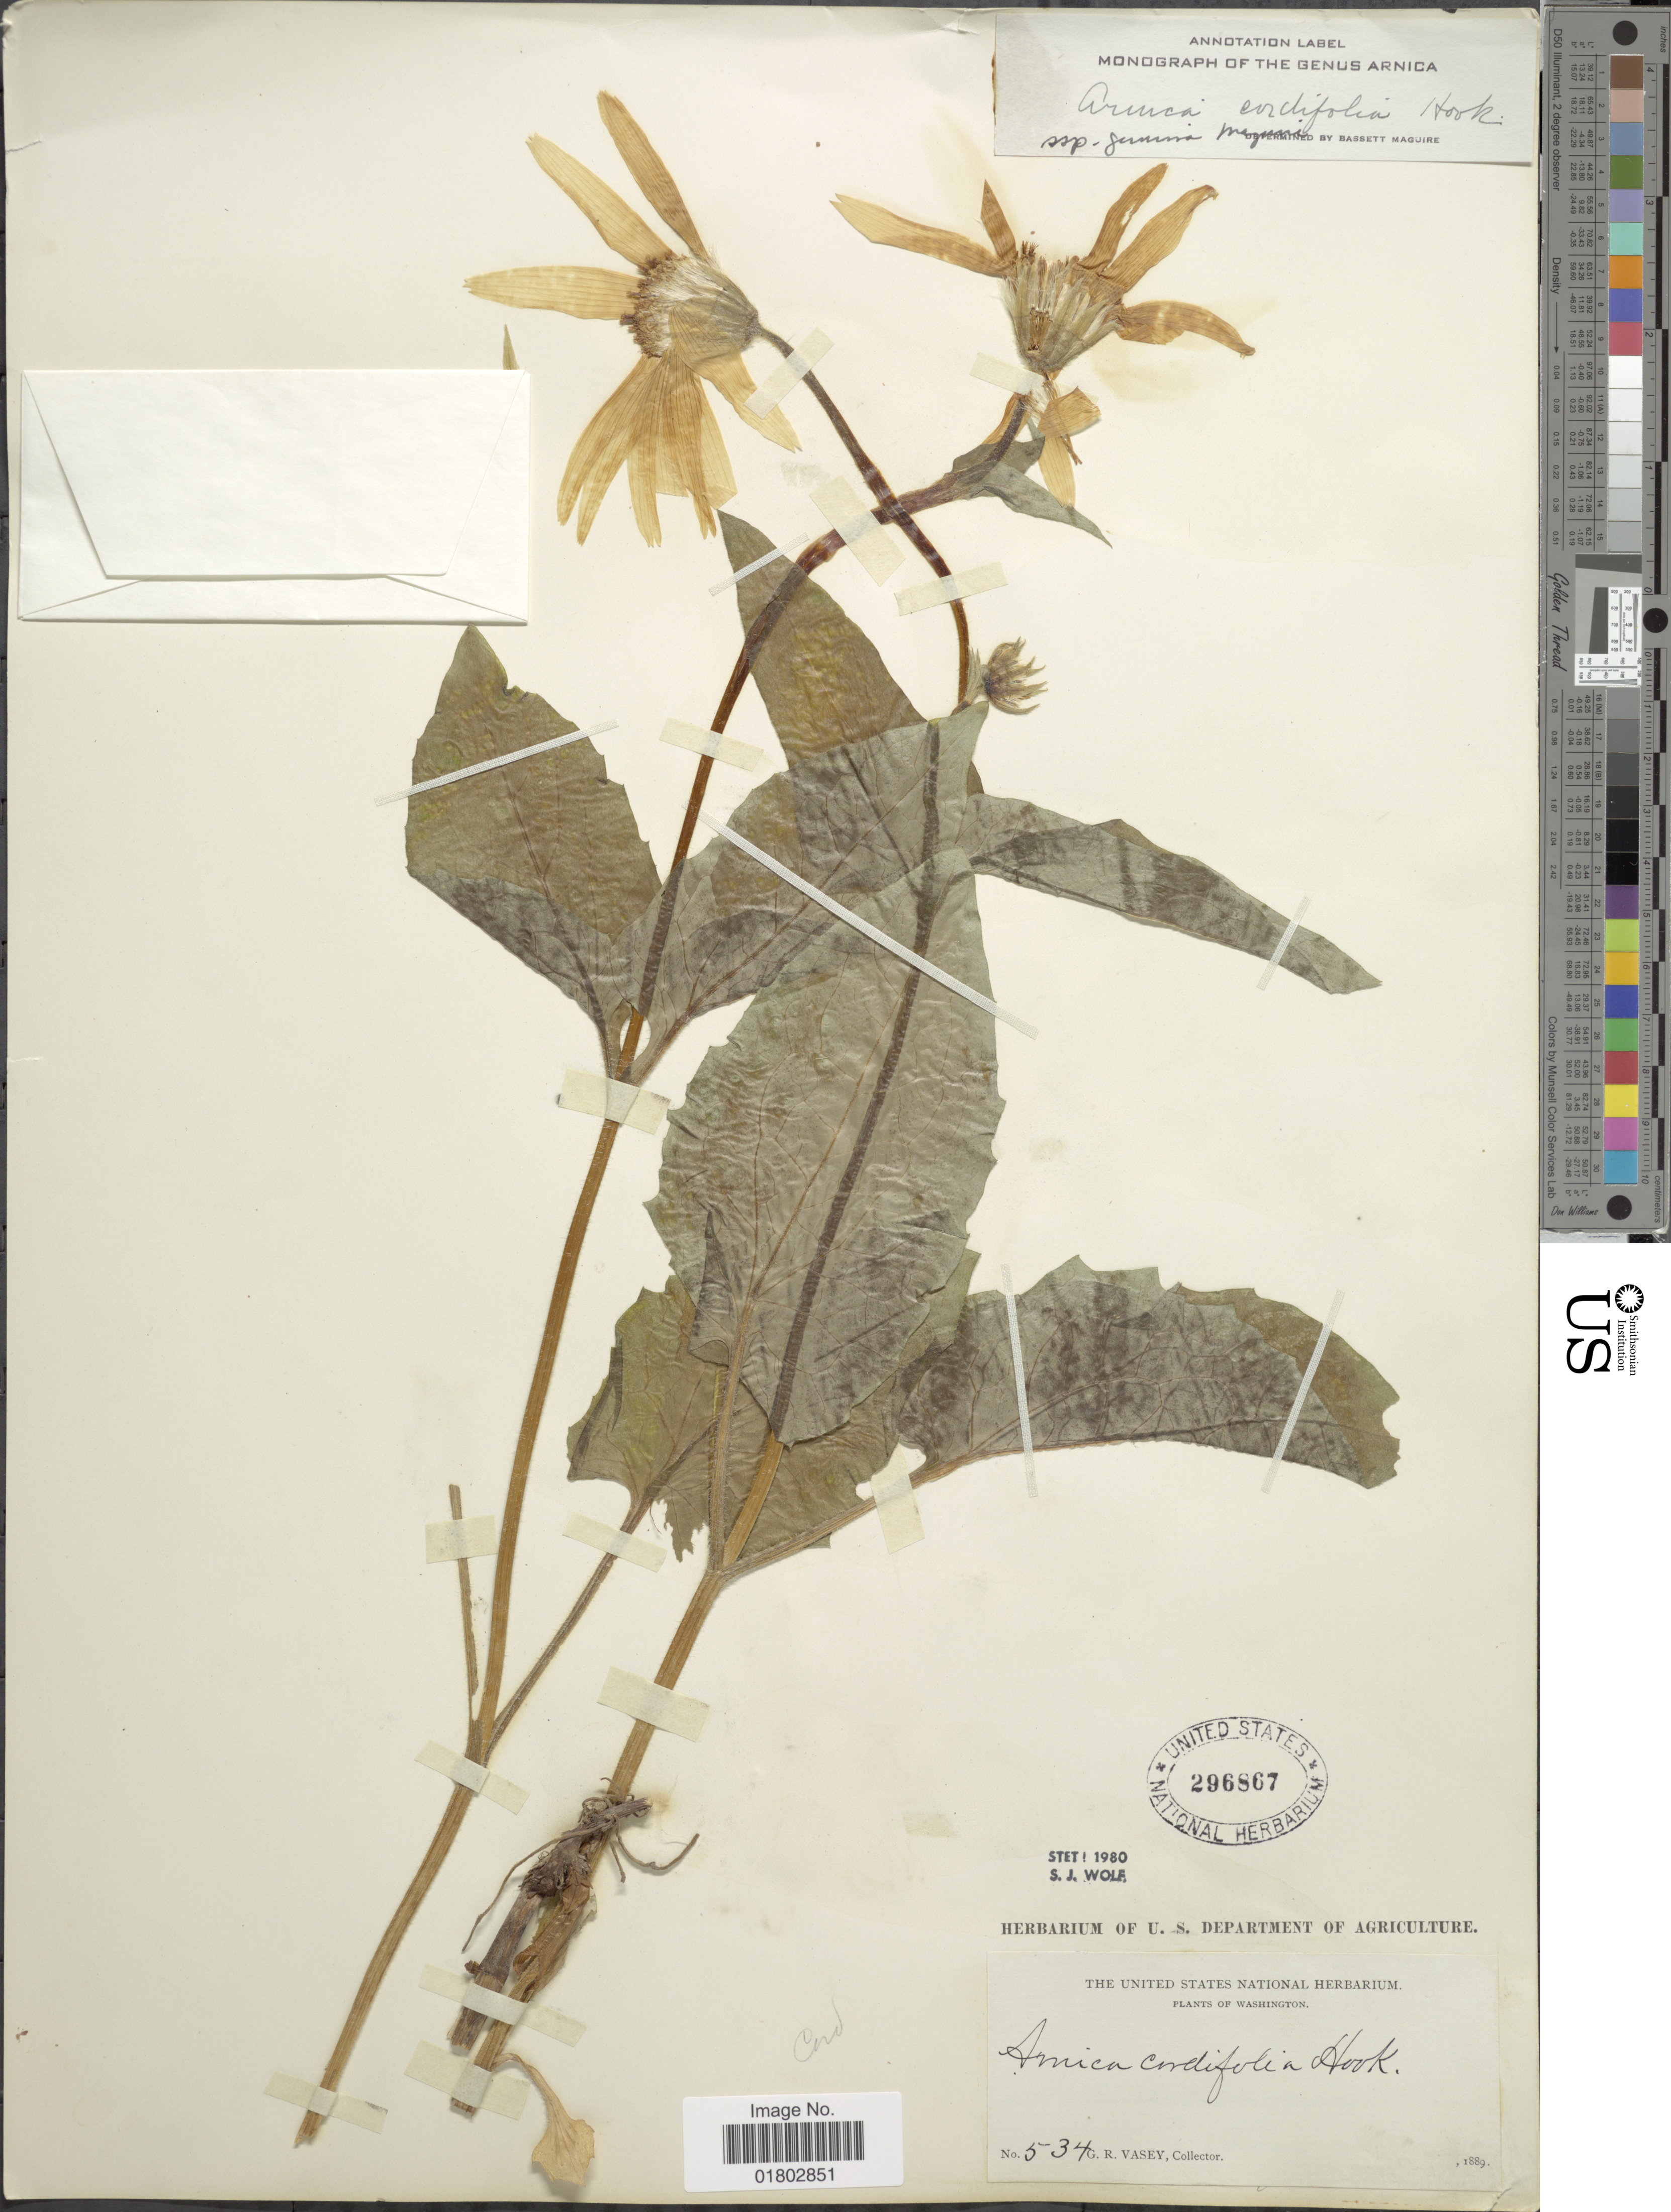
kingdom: Plantae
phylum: Tracheophyta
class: Magnoliopsida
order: Asterales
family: Asteraceae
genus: Arnica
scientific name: Arnica cordifolia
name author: Hook.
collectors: G. R. Vasey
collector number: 534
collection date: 1889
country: United States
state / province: Washington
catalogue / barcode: US 296867